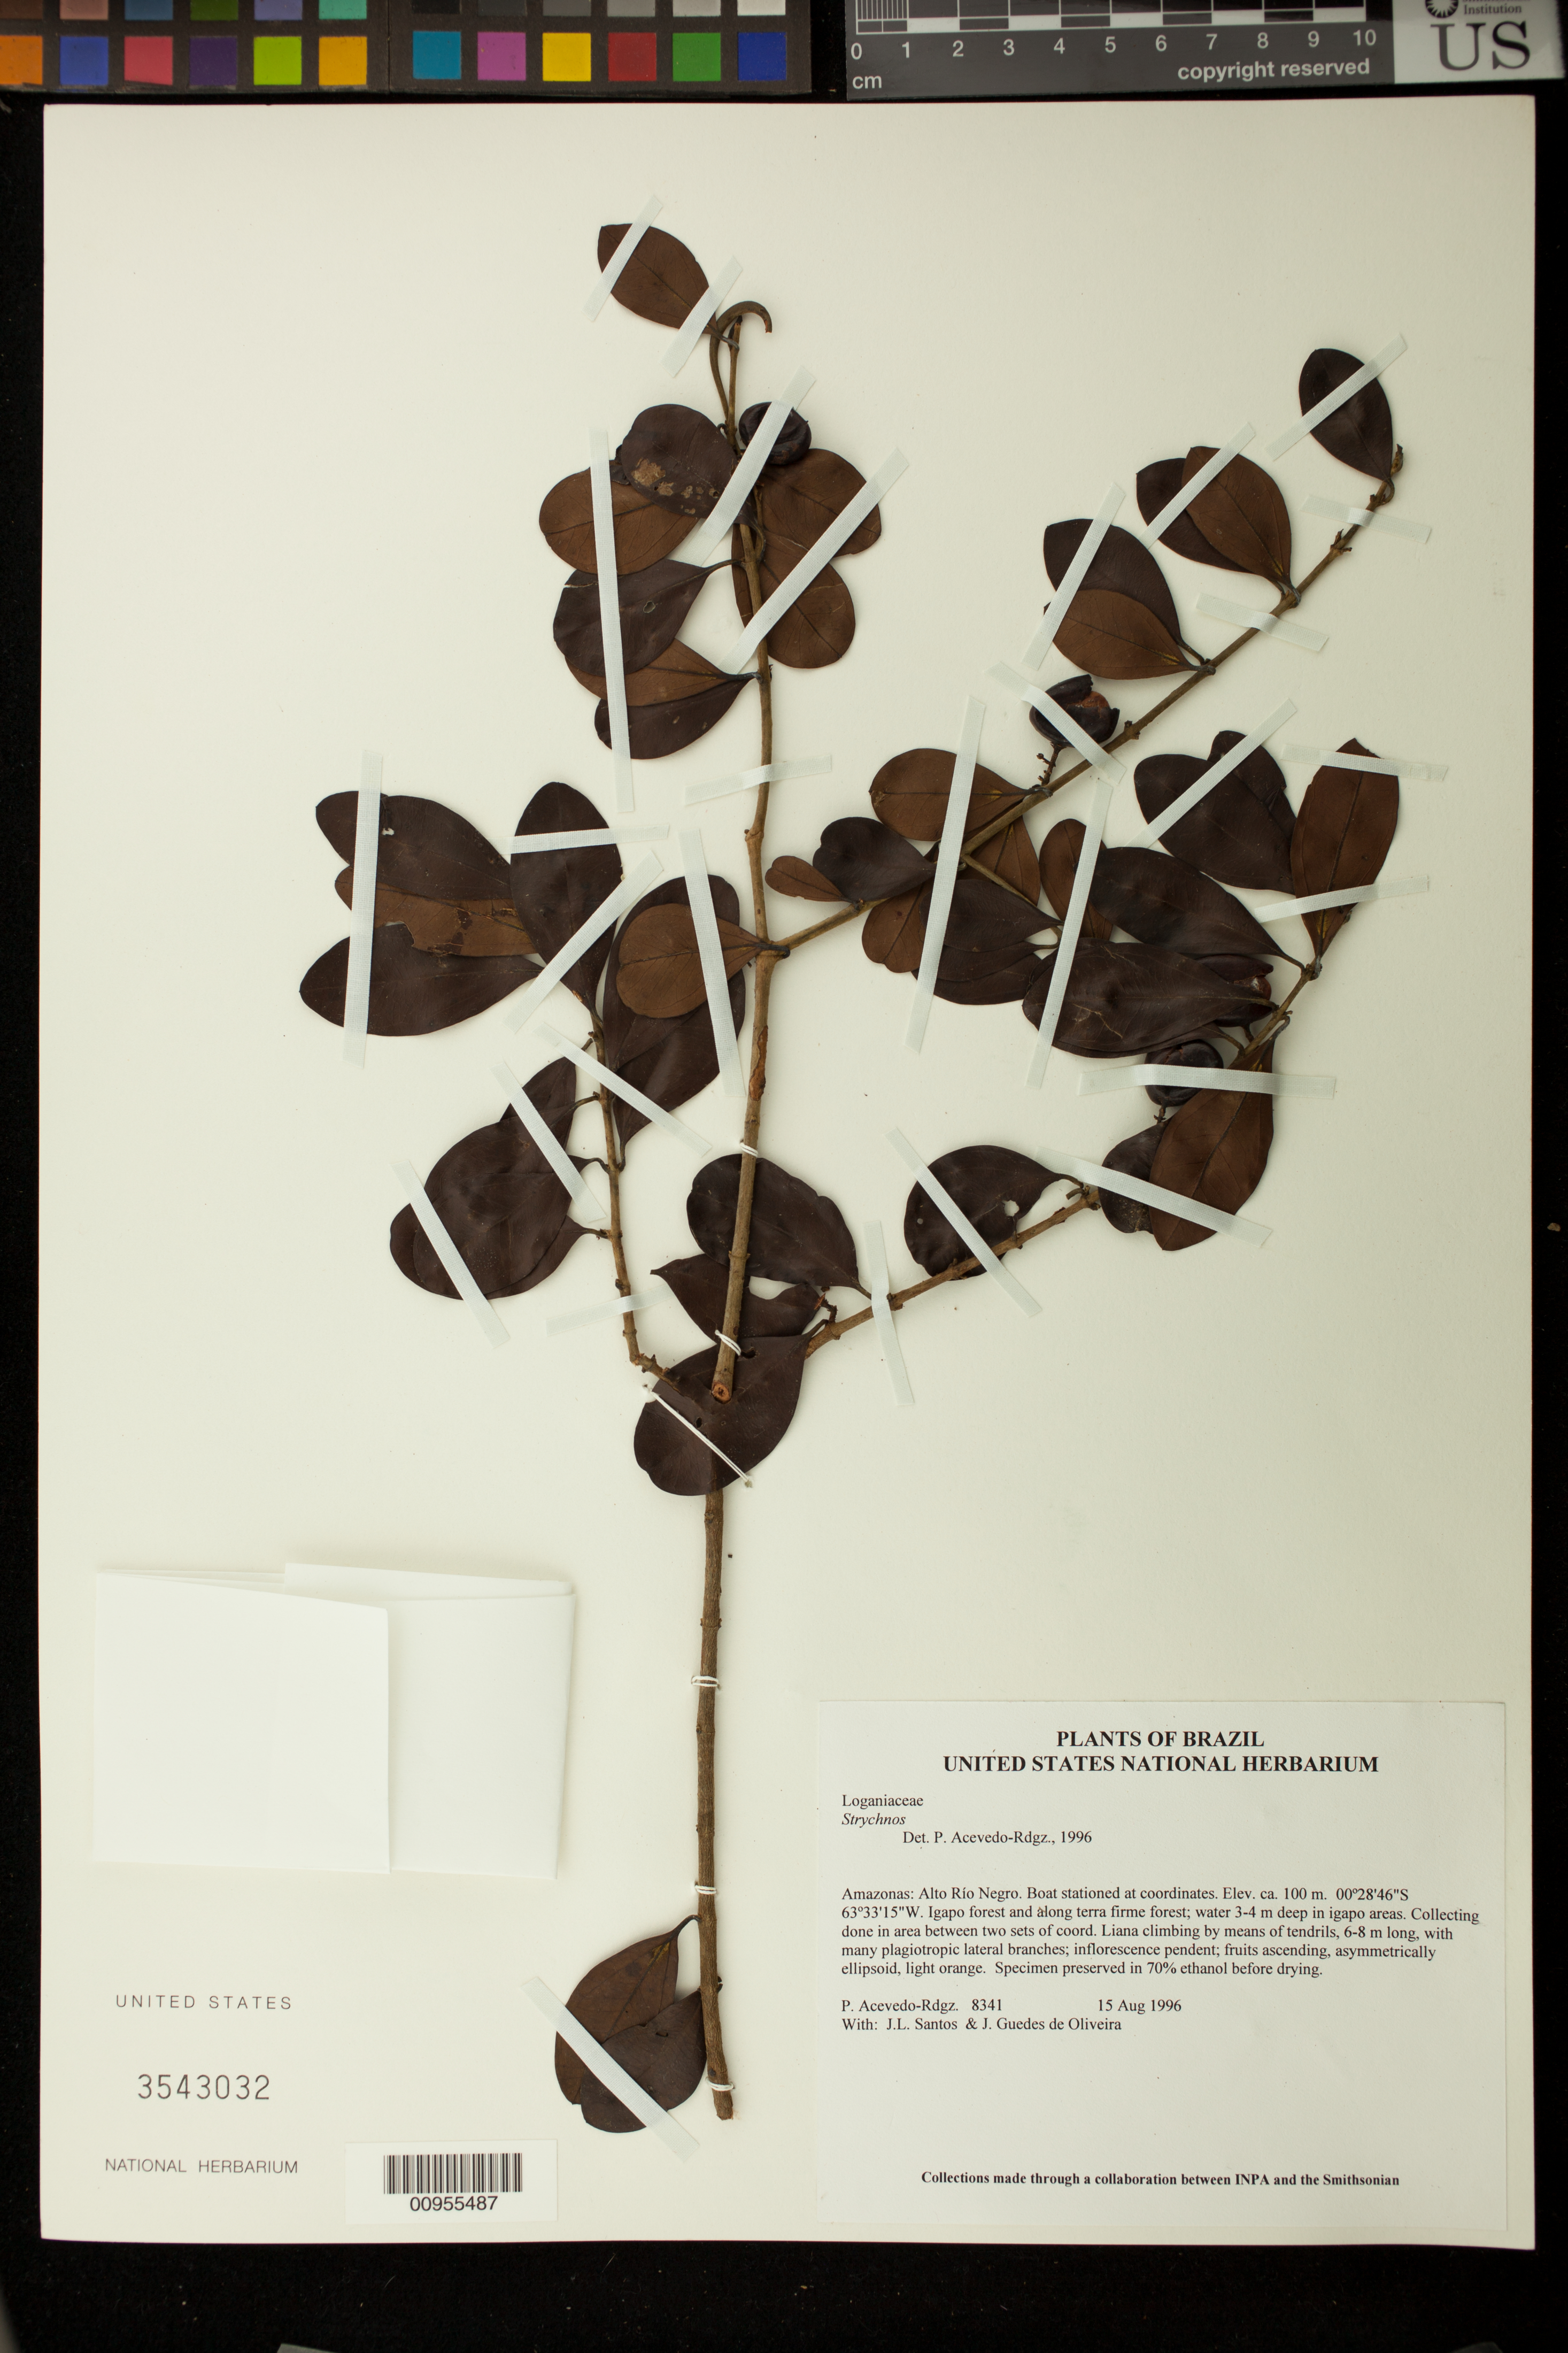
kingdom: Plantae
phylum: Tracheophyta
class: Magnoliopsida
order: Gentianales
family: Loganiaceae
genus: Strychnos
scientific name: Strychnos guianensis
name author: (Aubl.) Mart.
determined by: Setubal, R. B.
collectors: P. Acevedo-Rodr., J. L. Santos & J. Guedes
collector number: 8341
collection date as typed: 15 Aug 1996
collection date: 1996-08-15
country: Brazil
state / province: Amazonas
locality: Amazonas: Alto Río Negro. Boat stationed at coordinates.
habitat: Igapo forest and along terra firme forest; water 3-4 m deep in igapo areas. Collecting done in area between two sets of coord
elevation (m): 100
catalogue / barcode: US 3543032